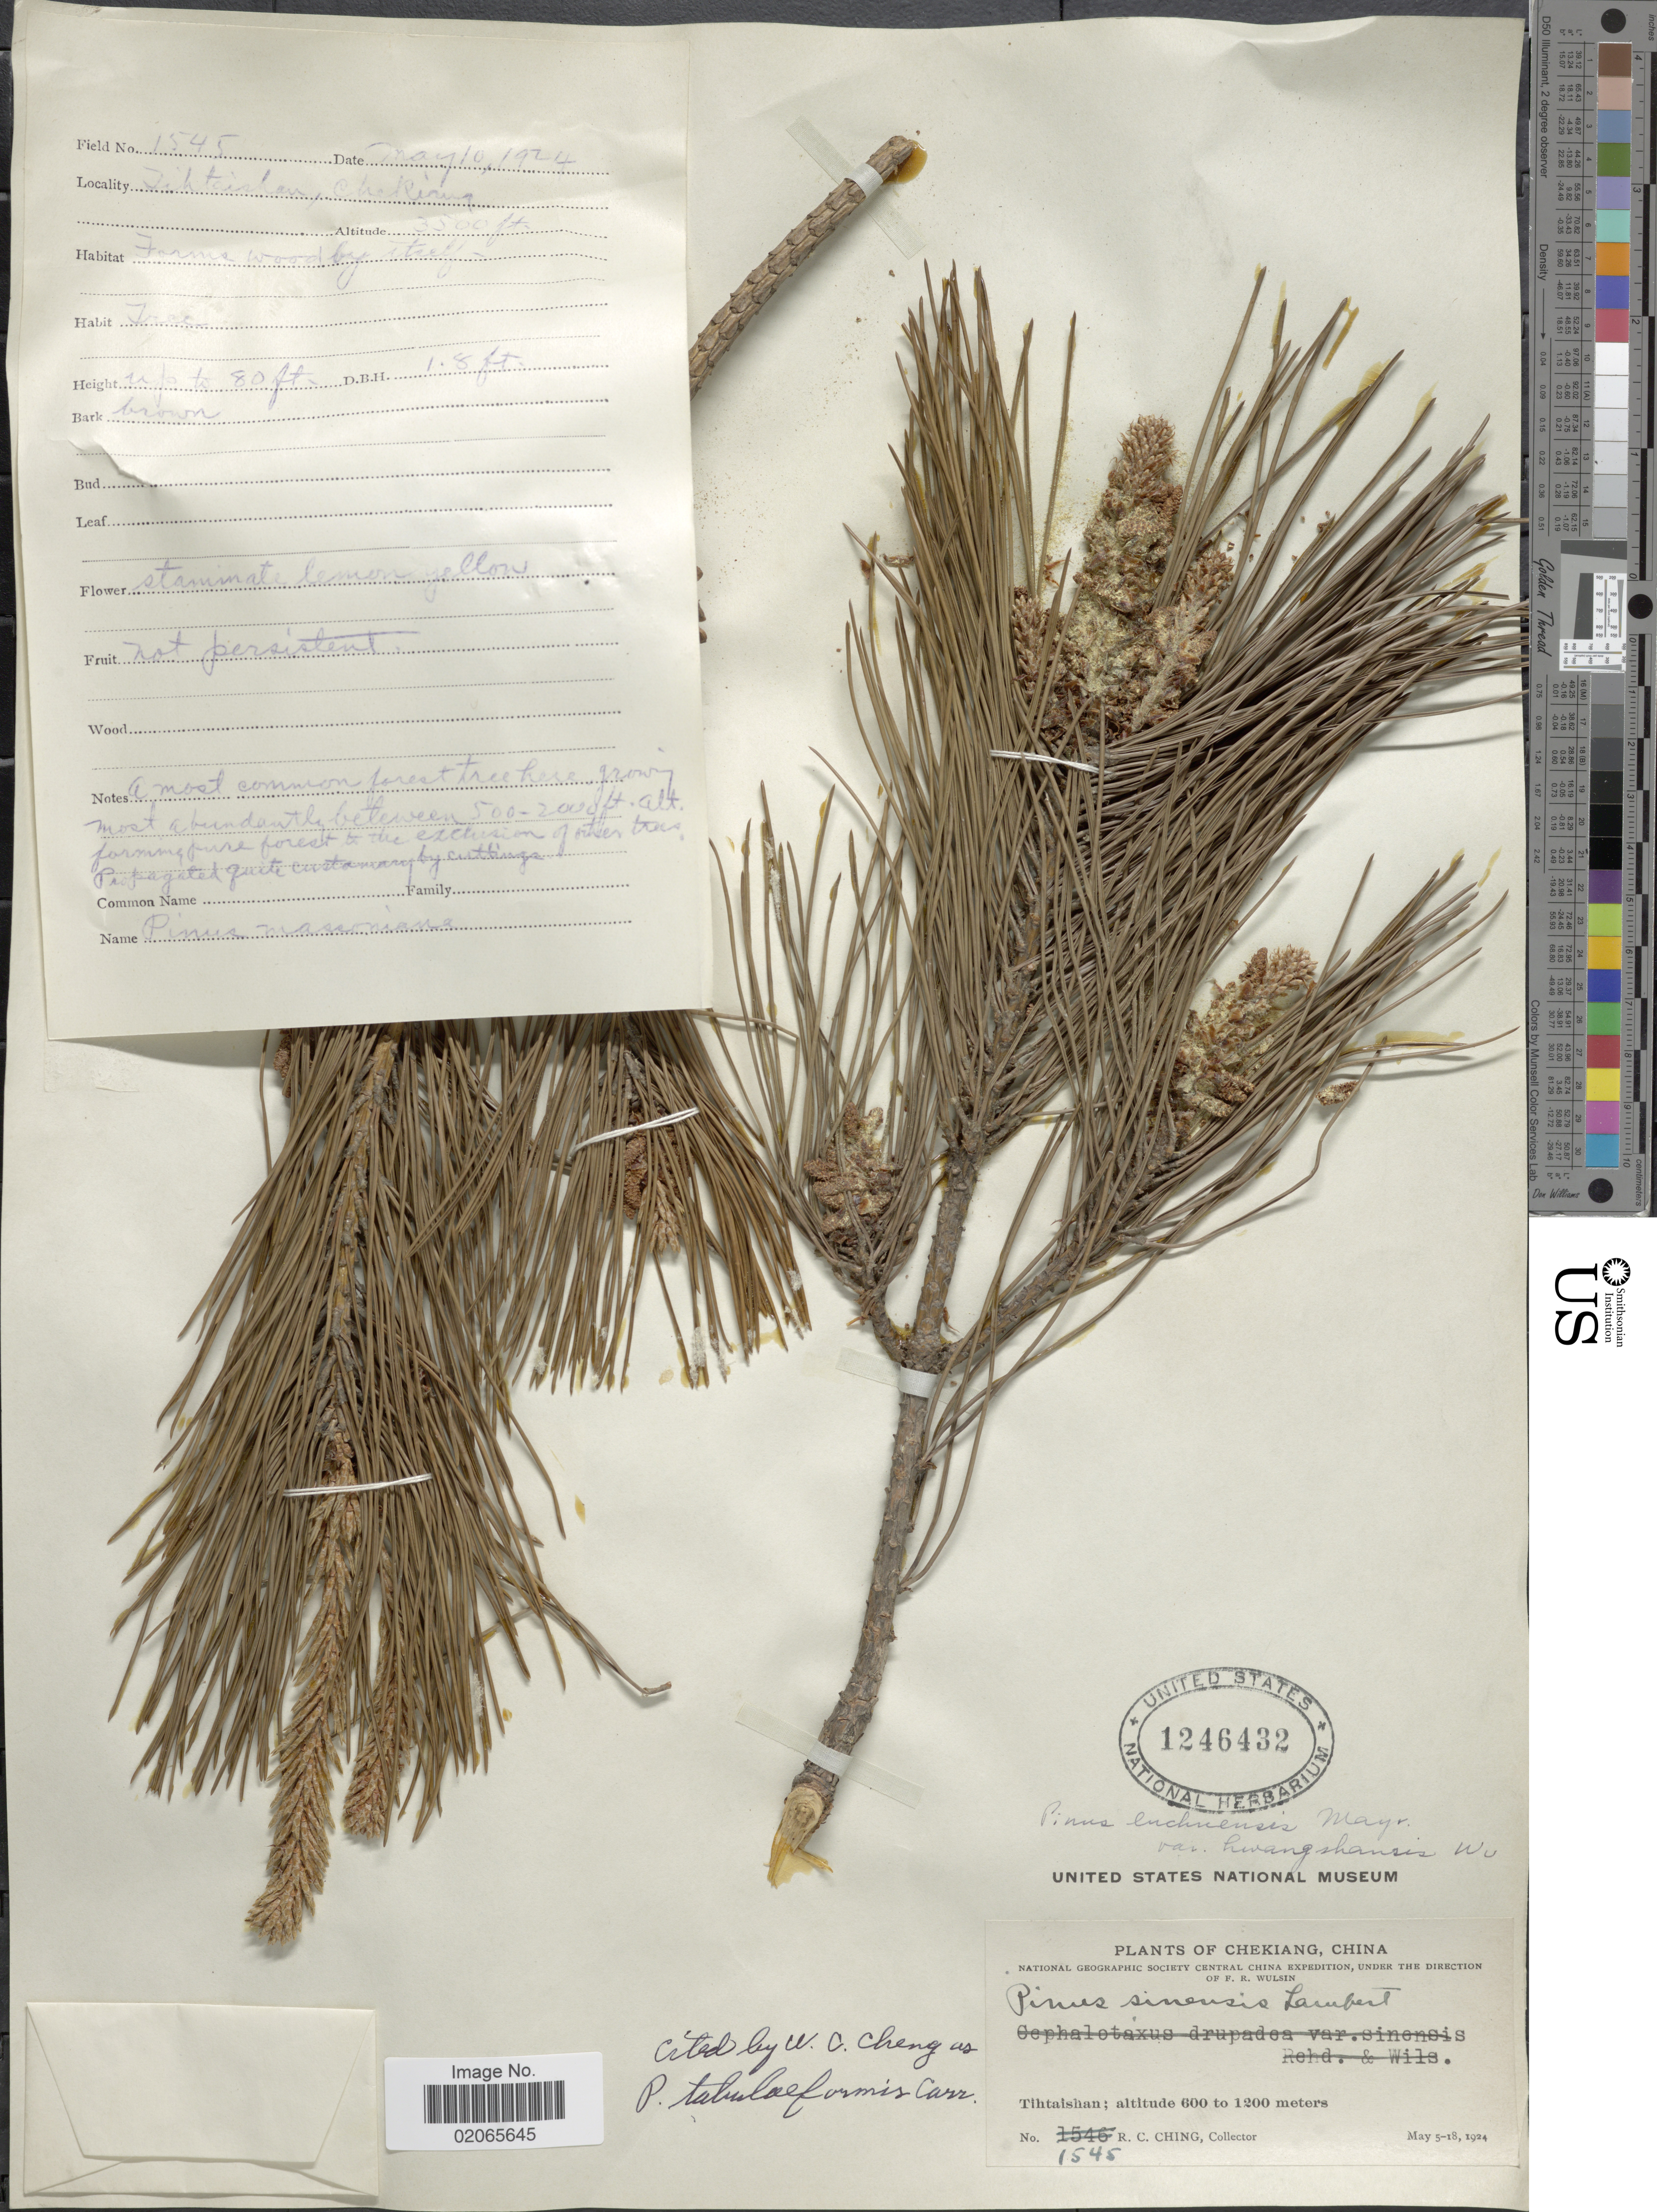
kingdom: Plantae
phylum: Tracheophyta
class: Pinopsida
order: Pinales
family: Pinaceae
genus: Pinus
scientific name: Pinus luchuensis var. hwangshanensis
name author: (K.C. Hsia) C.L. Wu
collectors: R. C. Ching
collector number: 1545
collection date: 1924-05-10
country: China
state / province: Zhejiang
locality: Chekiang, China, Tihtaishan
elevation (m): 1067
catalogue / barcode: US 1246432